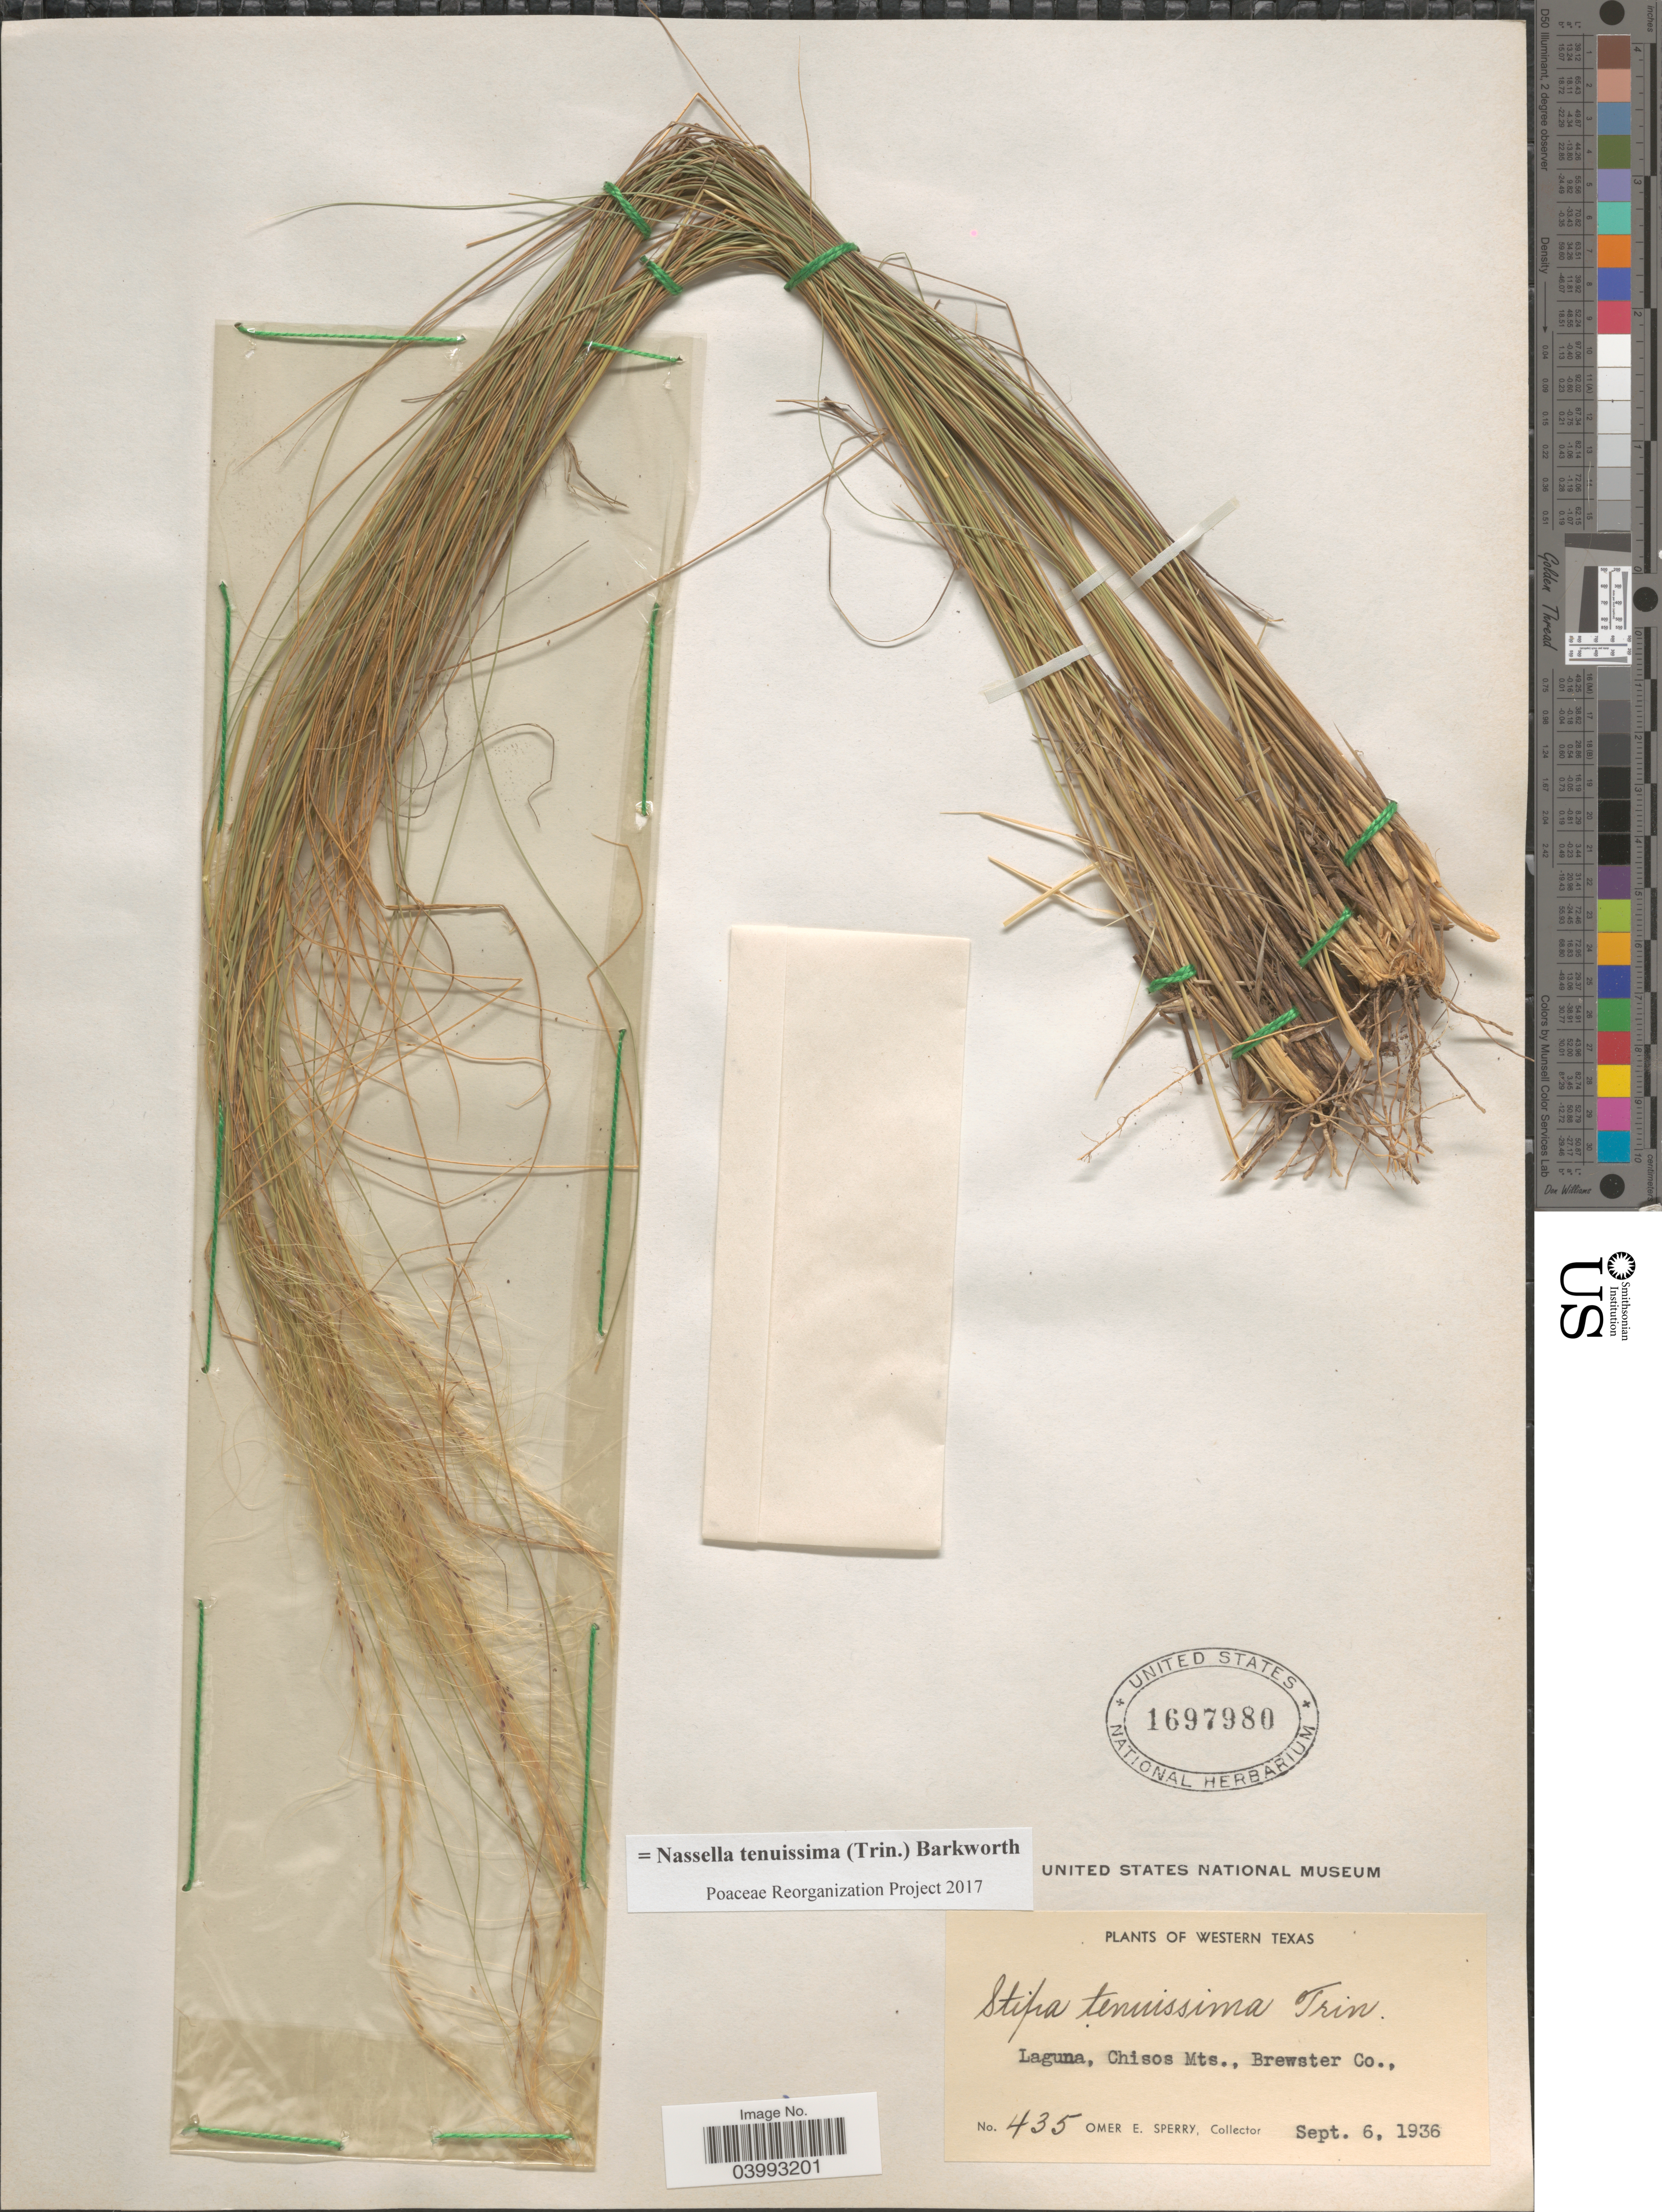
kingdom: Plantae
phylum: Tracheophyta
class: Liliopsida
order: Poales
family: Poaceae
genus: Nassella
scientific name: Nassella tenuissima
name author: (Trin.) Barkworth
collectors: O. E. Sperry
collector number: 435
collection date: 1936-09-06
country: United States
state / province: Texas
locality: Western Texas. Laguna, Chisos Mts., Brewster Co.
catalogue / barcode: US 1697980